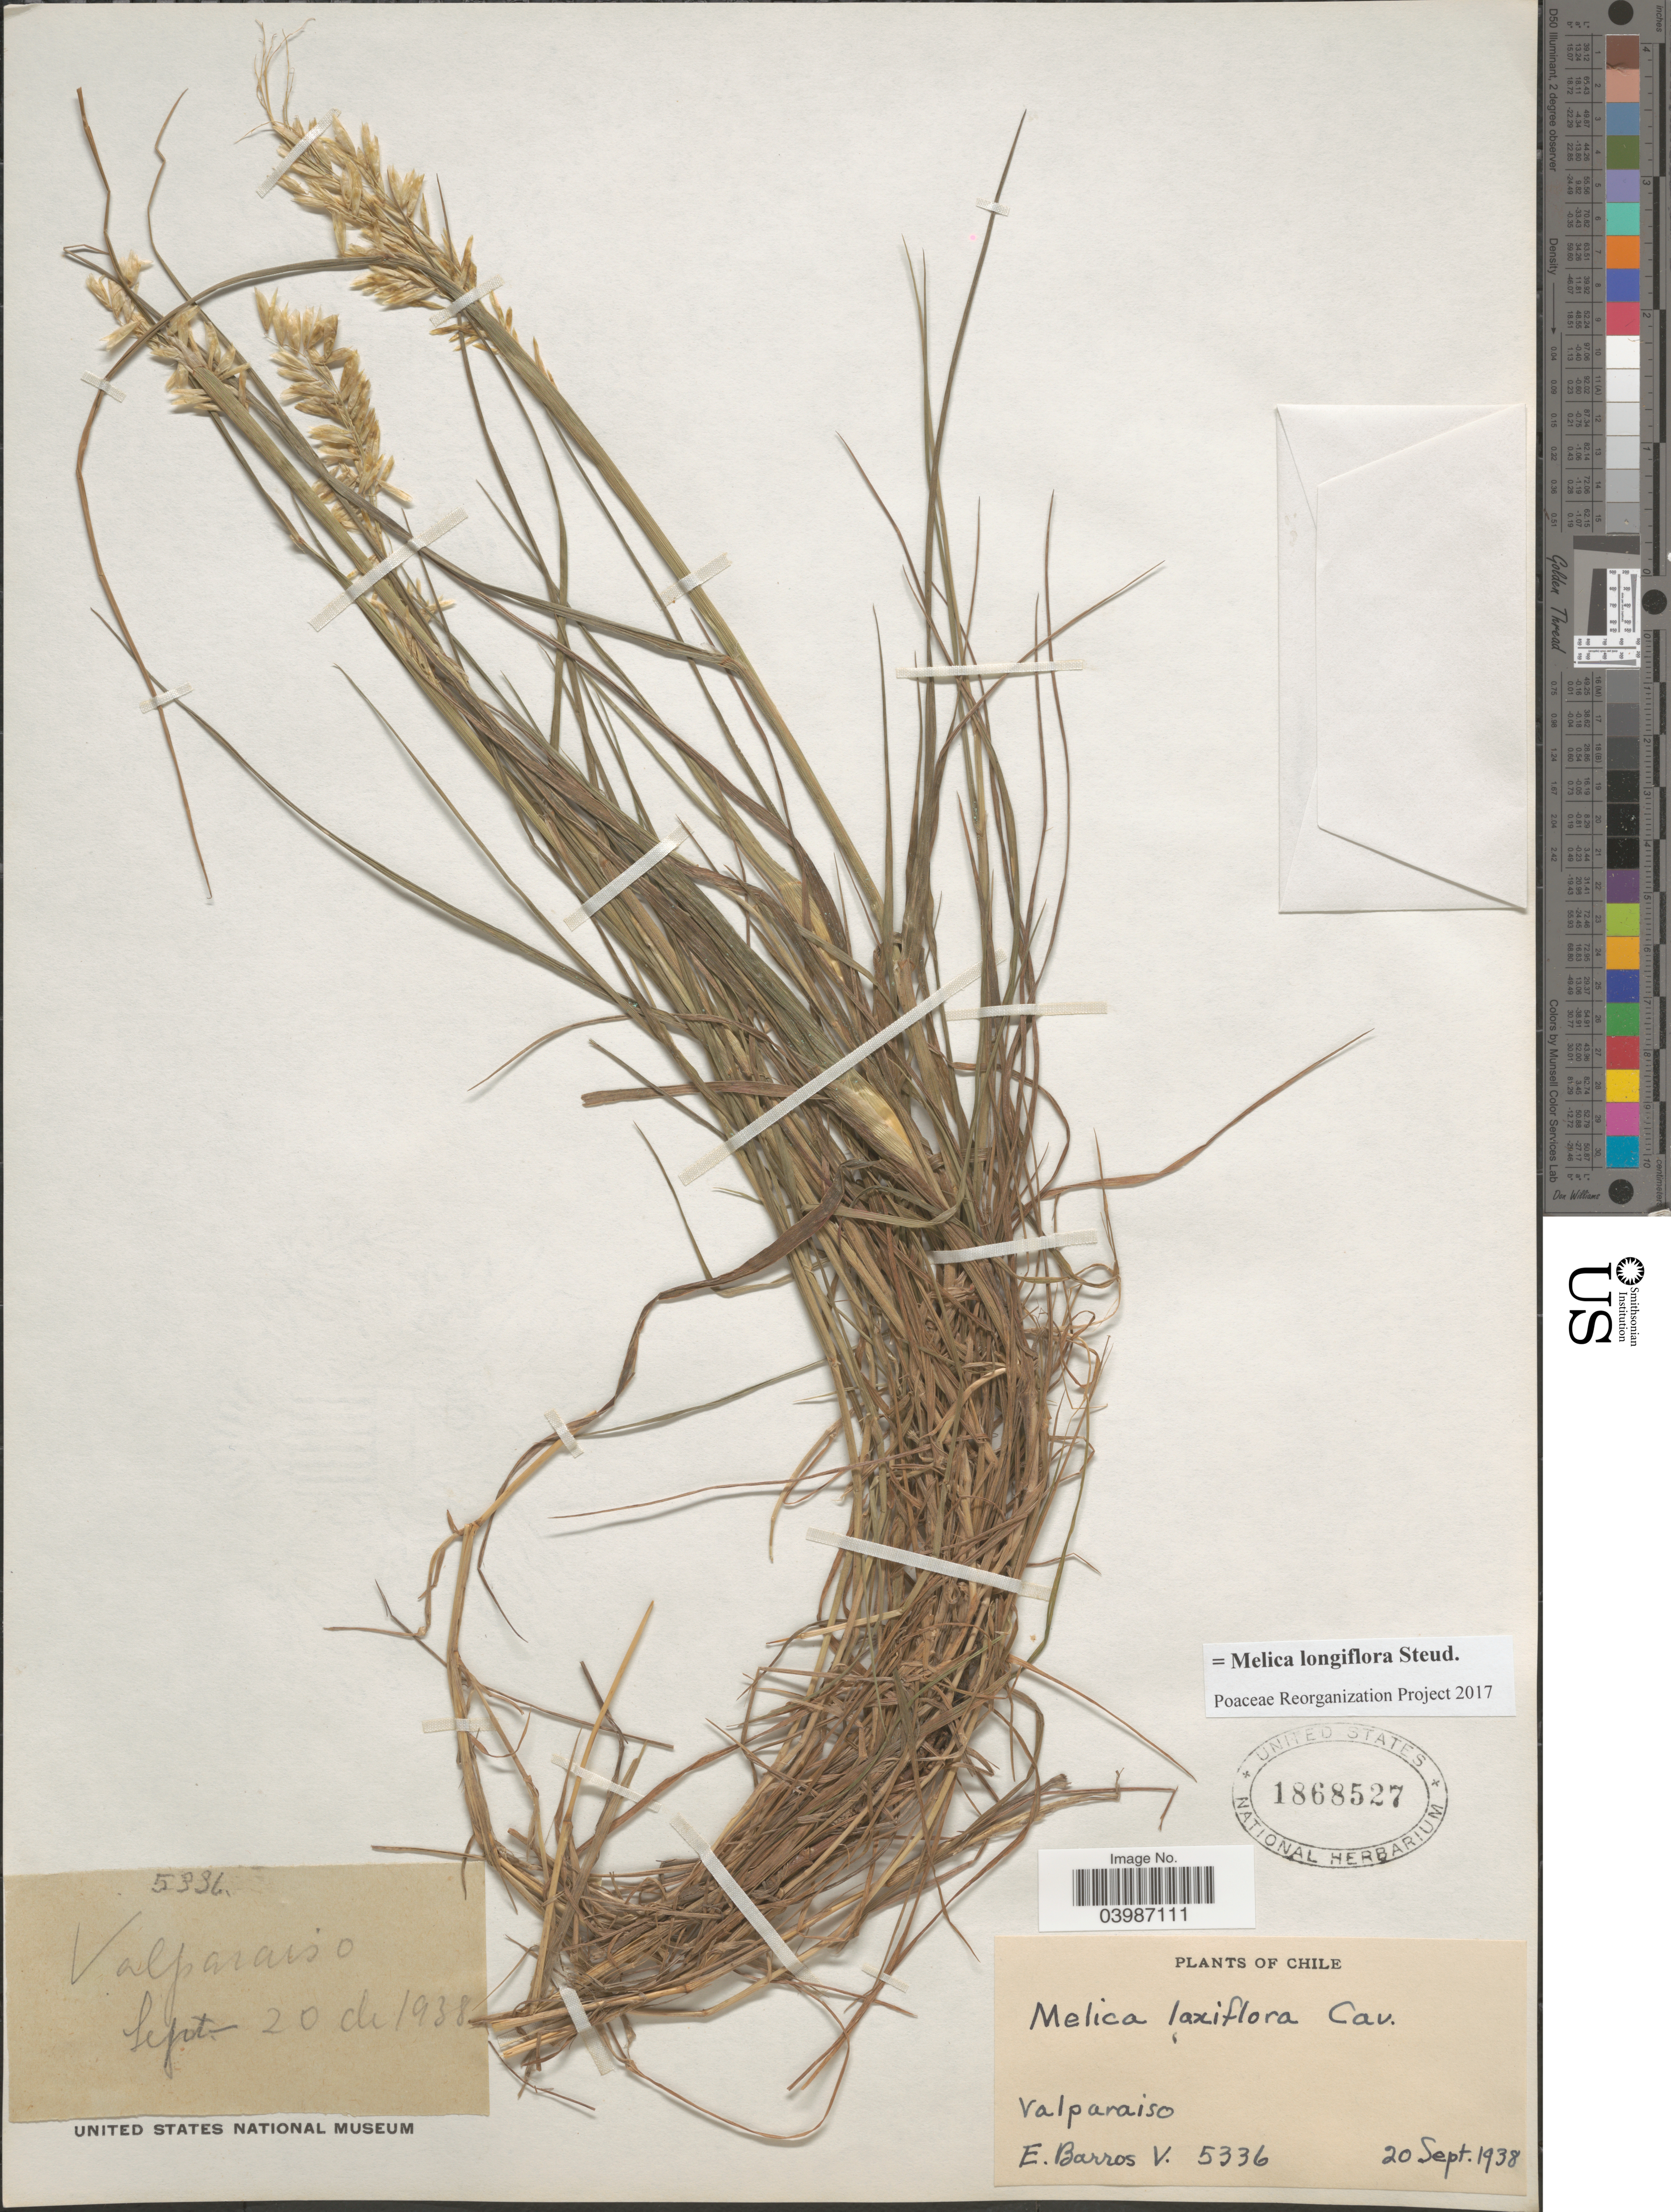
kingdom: Plantae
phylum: Tracheophyta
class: Liliopsida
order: Poales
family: Poaceae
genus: Melica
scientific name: Melica longiflora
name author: Steud.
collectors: E. Barros V.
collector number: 5336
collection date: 1938-09-20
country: Chile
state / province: Valparaíso (V)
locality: Valparaiso.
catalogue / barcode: US 1868527